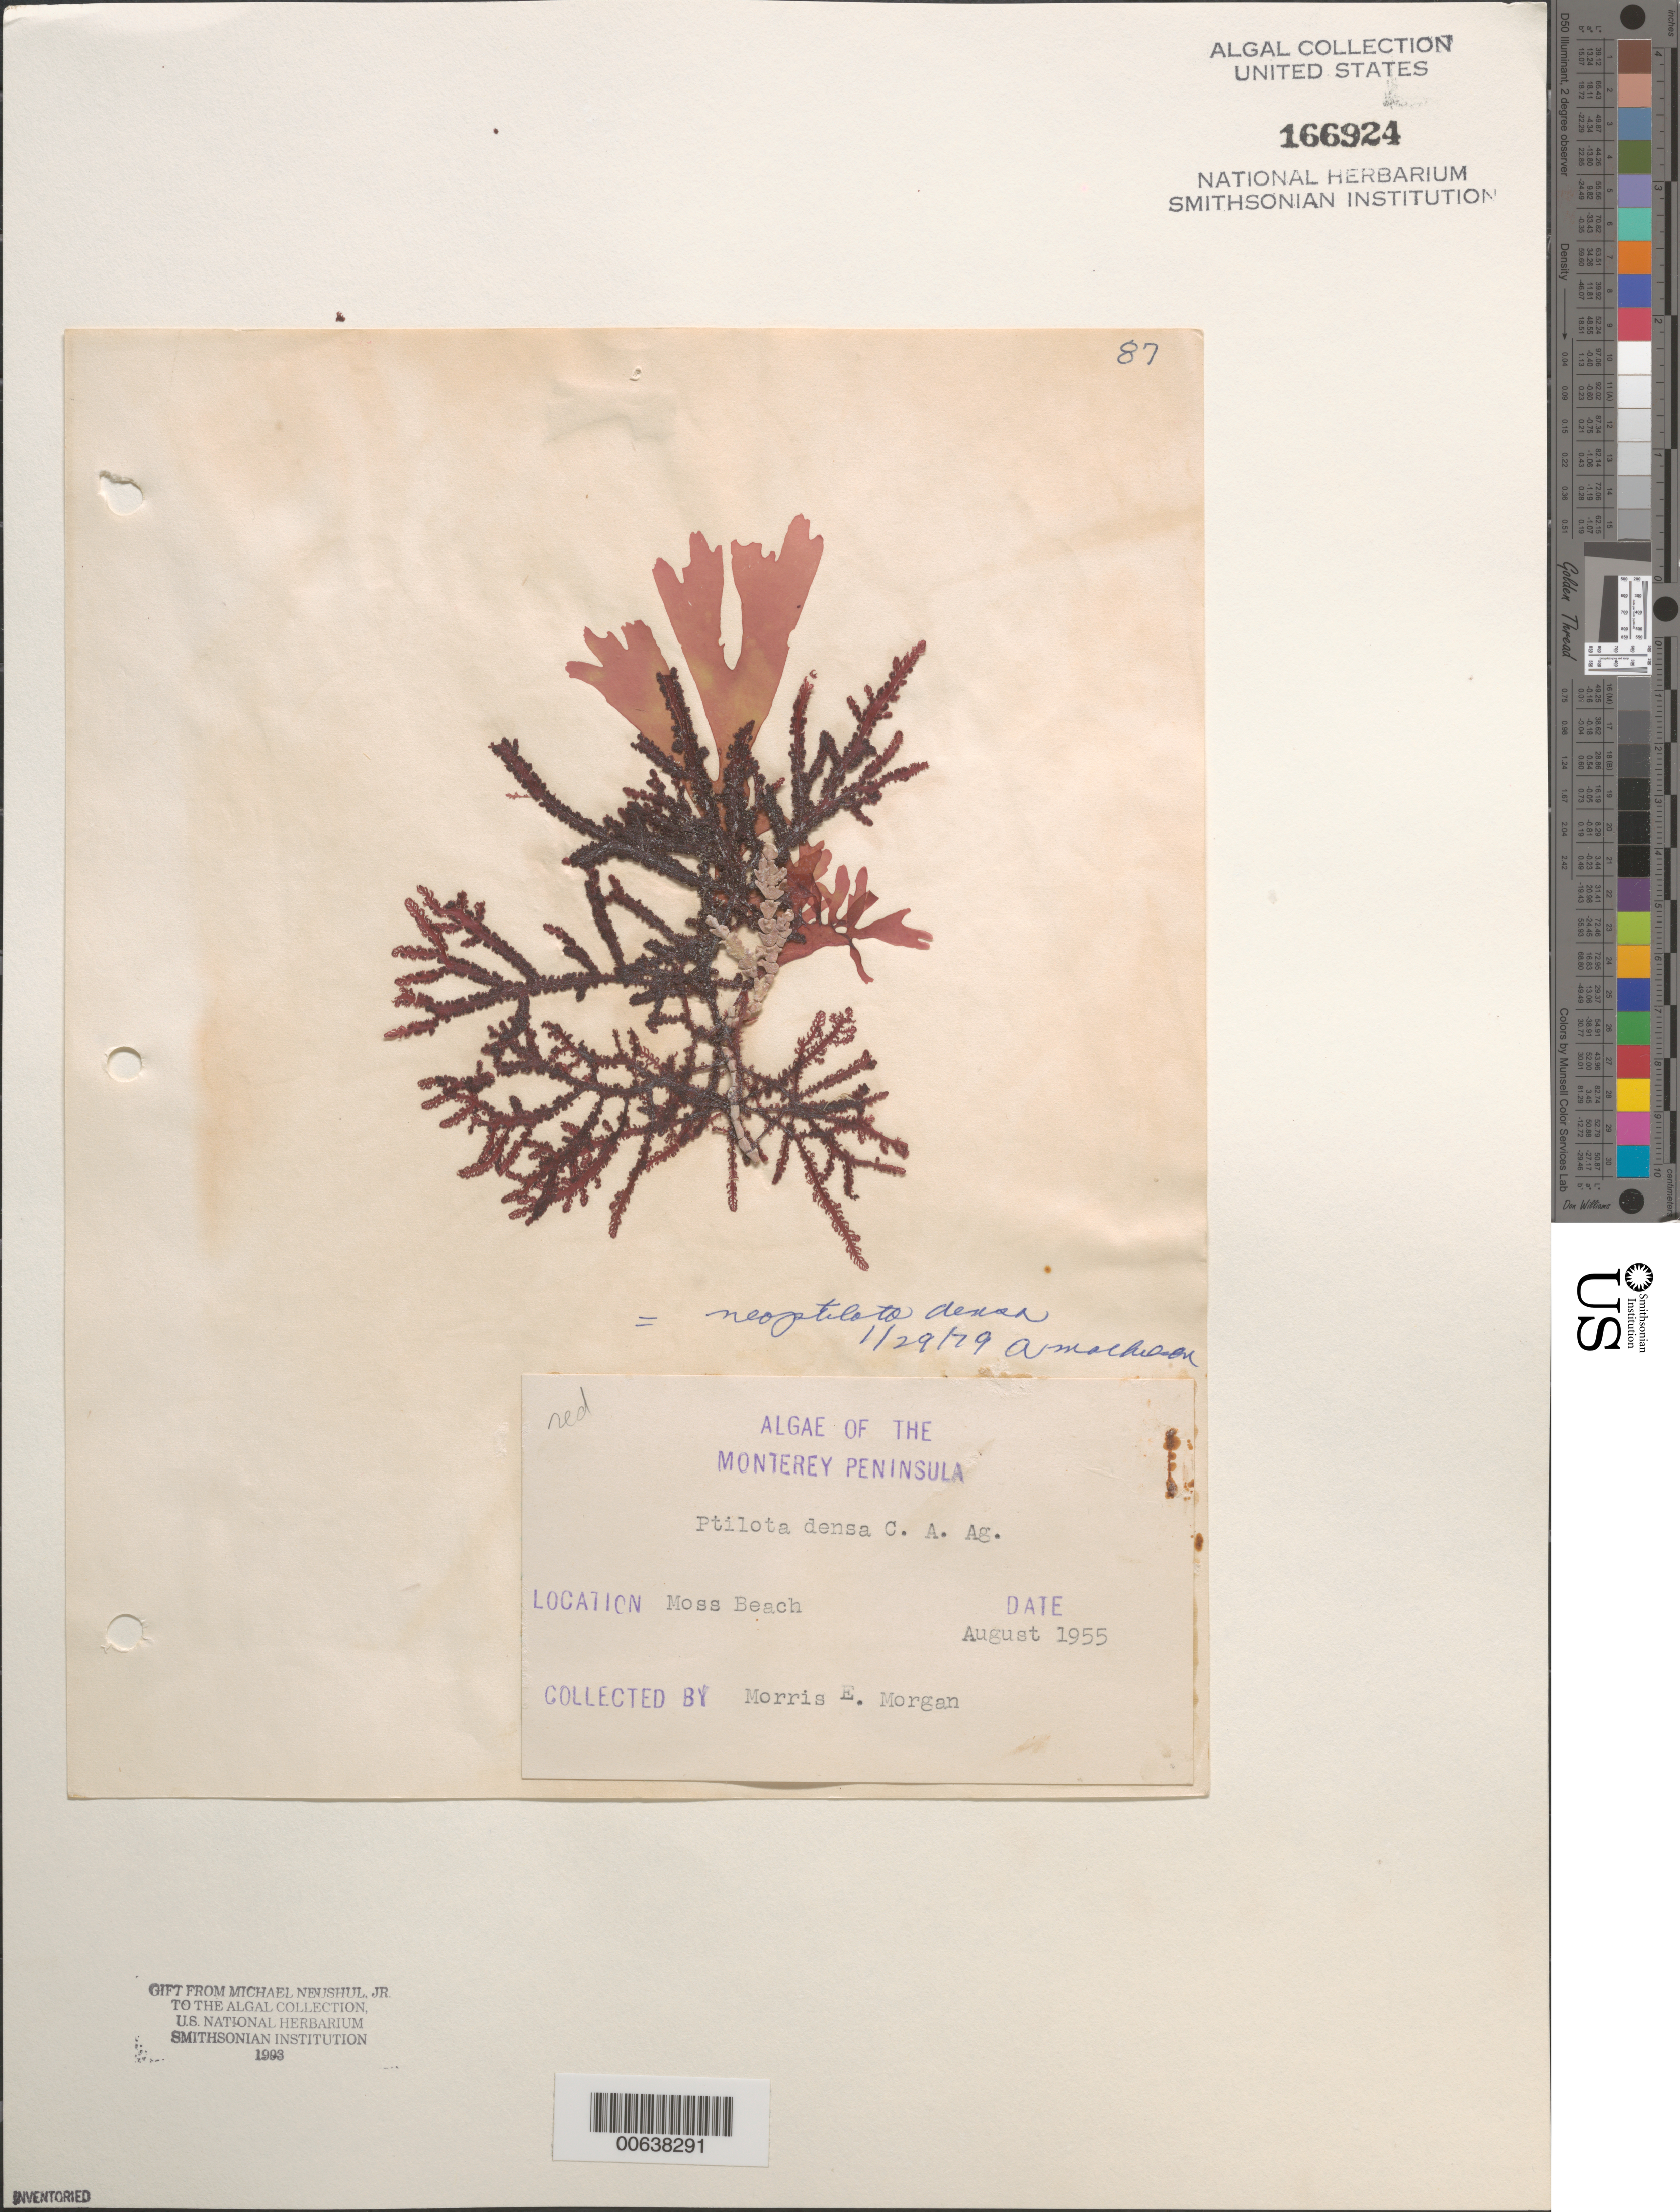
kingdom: Plantae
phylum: Rhodophyta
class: Florideophyceae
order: Ceramiales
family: Wrangeliaceae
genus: Ptilota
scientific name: Ptilota densa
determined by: Algae name updating Project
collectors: M. Morgan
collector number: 87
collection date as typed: Aug 1955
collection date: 1955-08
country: United States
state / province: California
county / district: Monterey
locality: Moss Beach, Monterey Peninsula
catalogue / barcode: US 166924